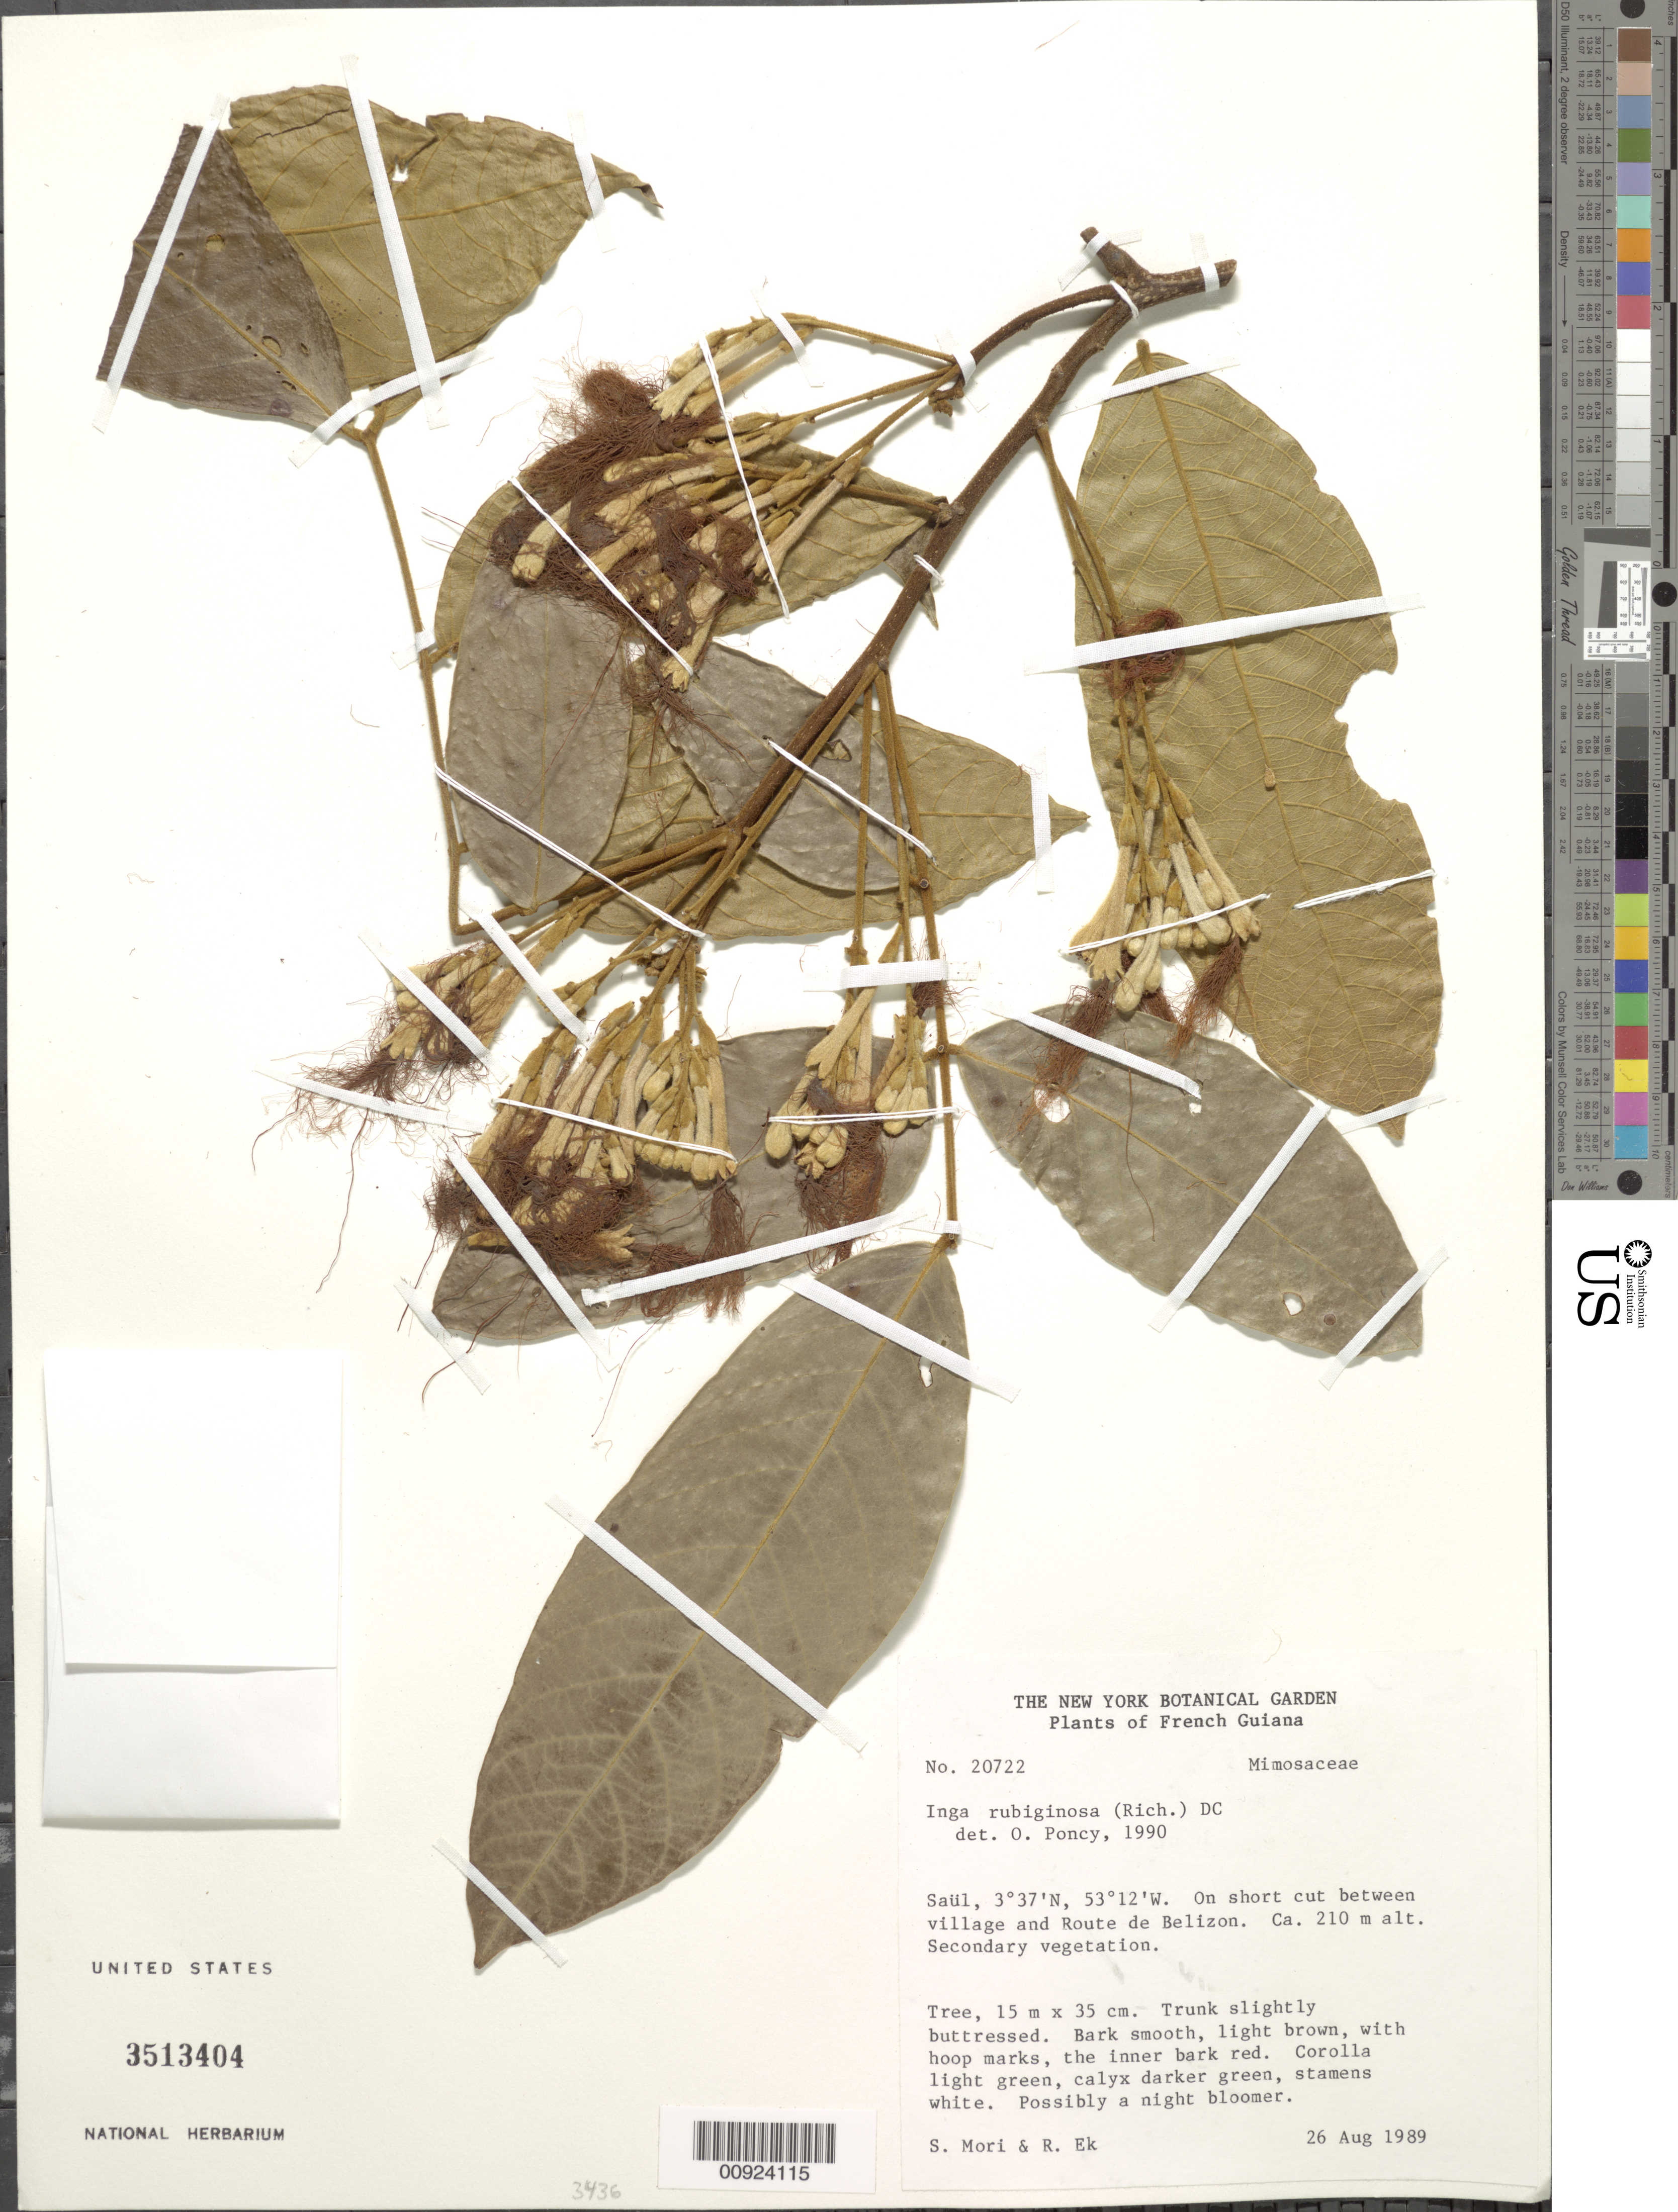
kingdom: Plantae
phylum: Tracheophyta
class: Magnoliopsida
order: Fabales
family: Fabaceae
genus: Inga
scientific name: Inga rubiginosa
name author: (Rich.) DC.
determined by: Poncy, O.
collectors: S. Mori & R. C. Ek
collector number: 20722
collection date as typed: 26-Aug-89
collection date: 1989-08-26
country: French Guiana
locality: Saül, on short cut between village and Rt. De Belizon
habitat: Secondary vegetation.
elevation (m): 210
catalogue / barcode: US 3513404